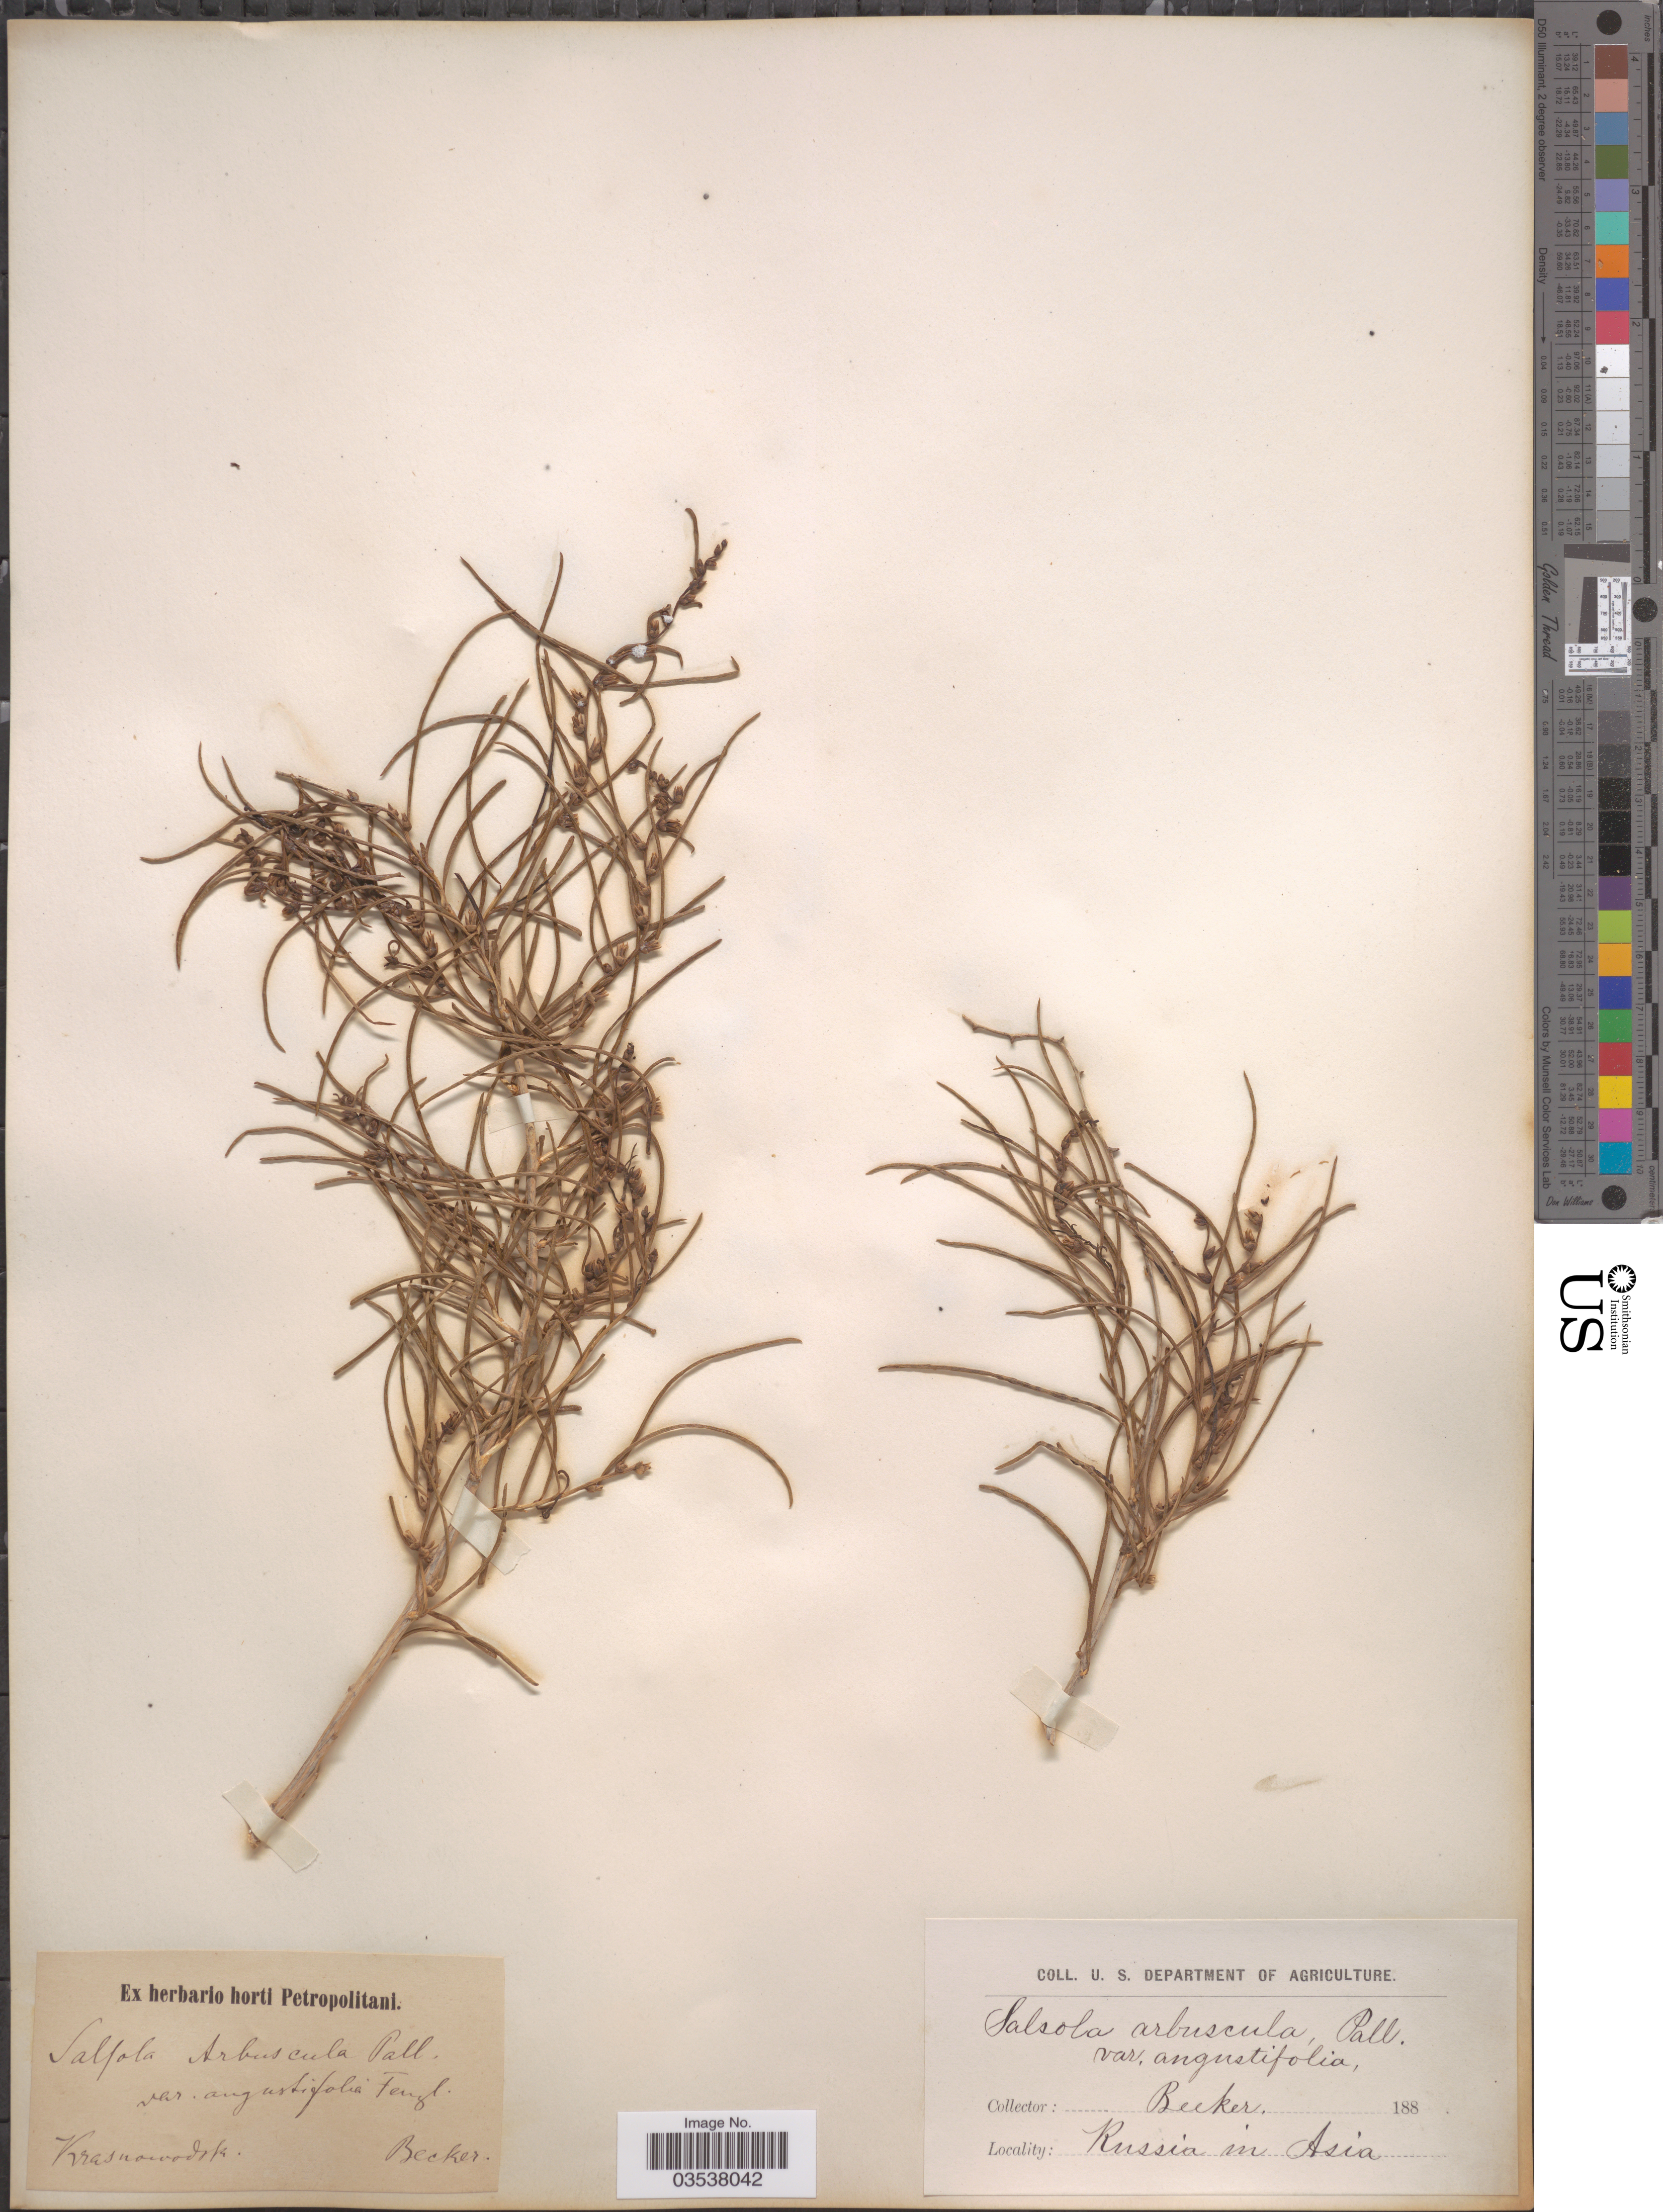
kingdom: Plantae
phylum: Tracheophyta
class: Magnoliopsida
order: Caryophyllales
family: Amaranthaceae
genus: Xylosalsola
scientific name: Xylosalsola richteri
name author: (Moq.) Akhani & Roalson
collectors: -. Becker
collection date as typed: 188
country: Turkmenistan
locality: Krasnowodsk. Russia in Asia.